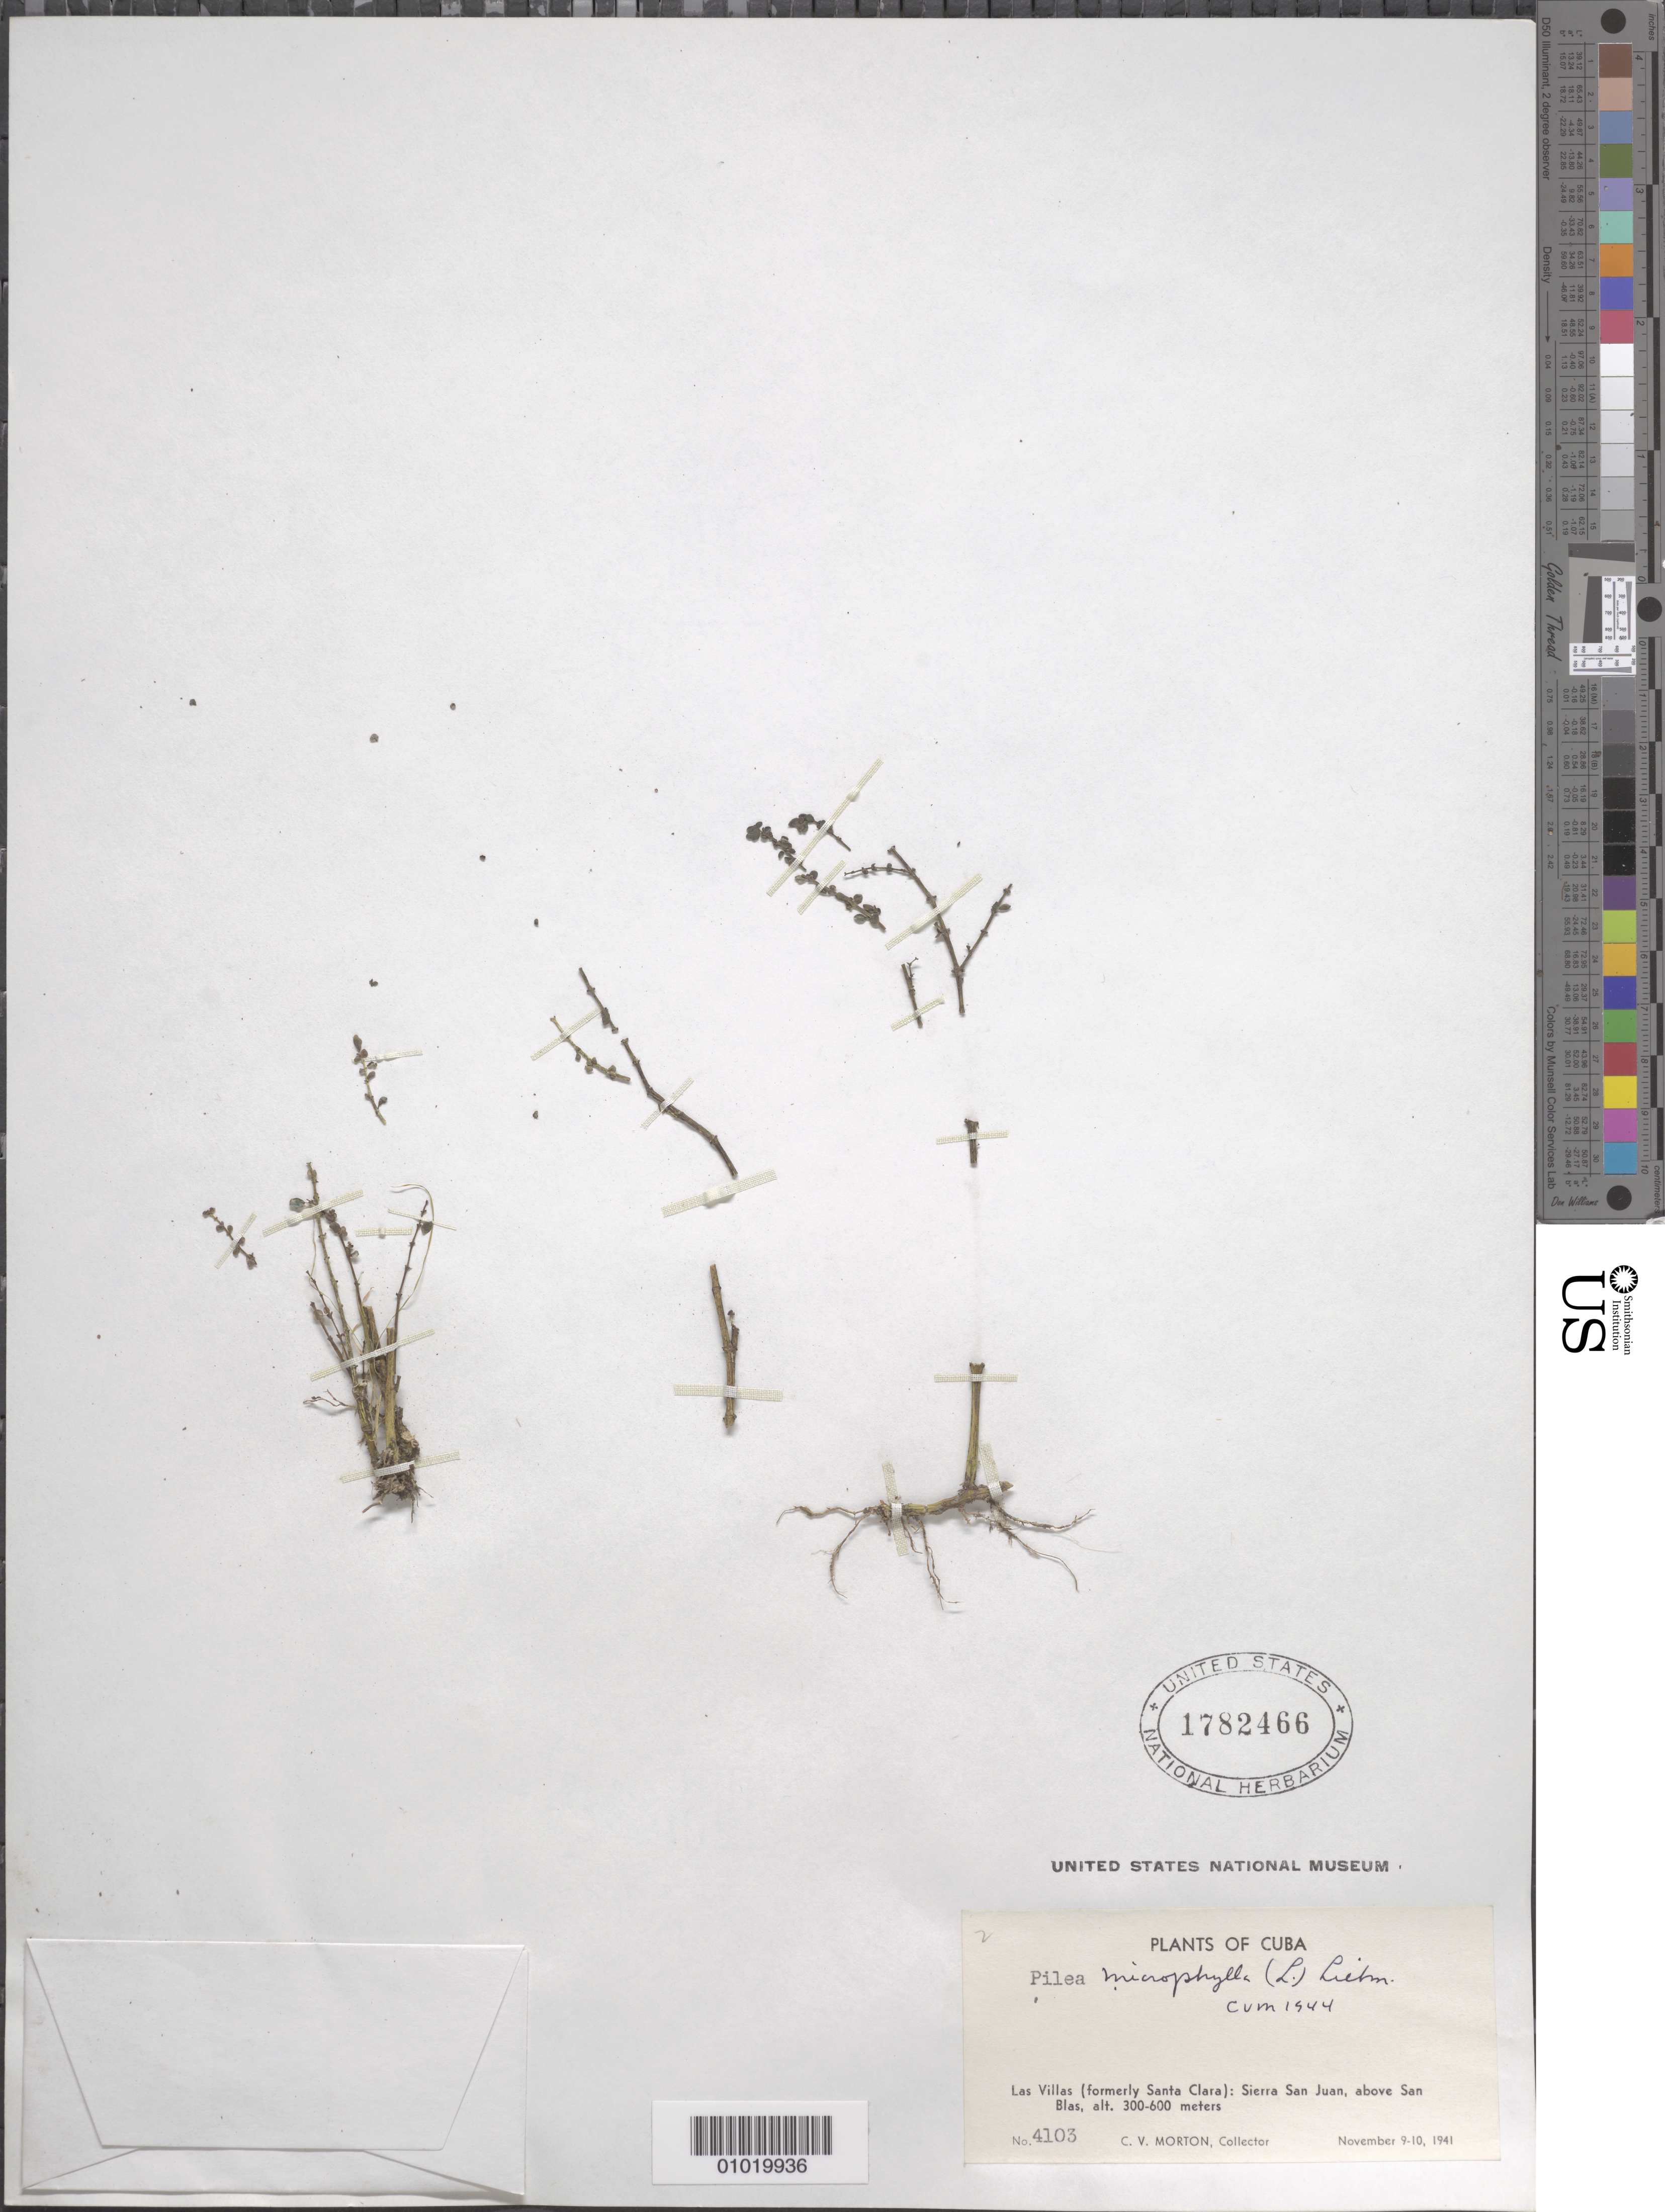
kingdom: Plantae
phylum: Tracheophyta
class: Magnoliopsida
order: Rosales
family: Urticaceae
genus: Pilea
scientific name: Pilea microphylla var. microphylla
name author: (L.) Liebm.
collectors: C. V. Morton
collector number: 4103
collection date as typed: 09 Nov 1941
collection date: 1941-11-09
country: Cuba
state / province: Las Villas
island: Cuba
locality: Las Villas: Sierra San Juan, above San Blas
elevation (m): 300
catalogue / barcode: US 1782466